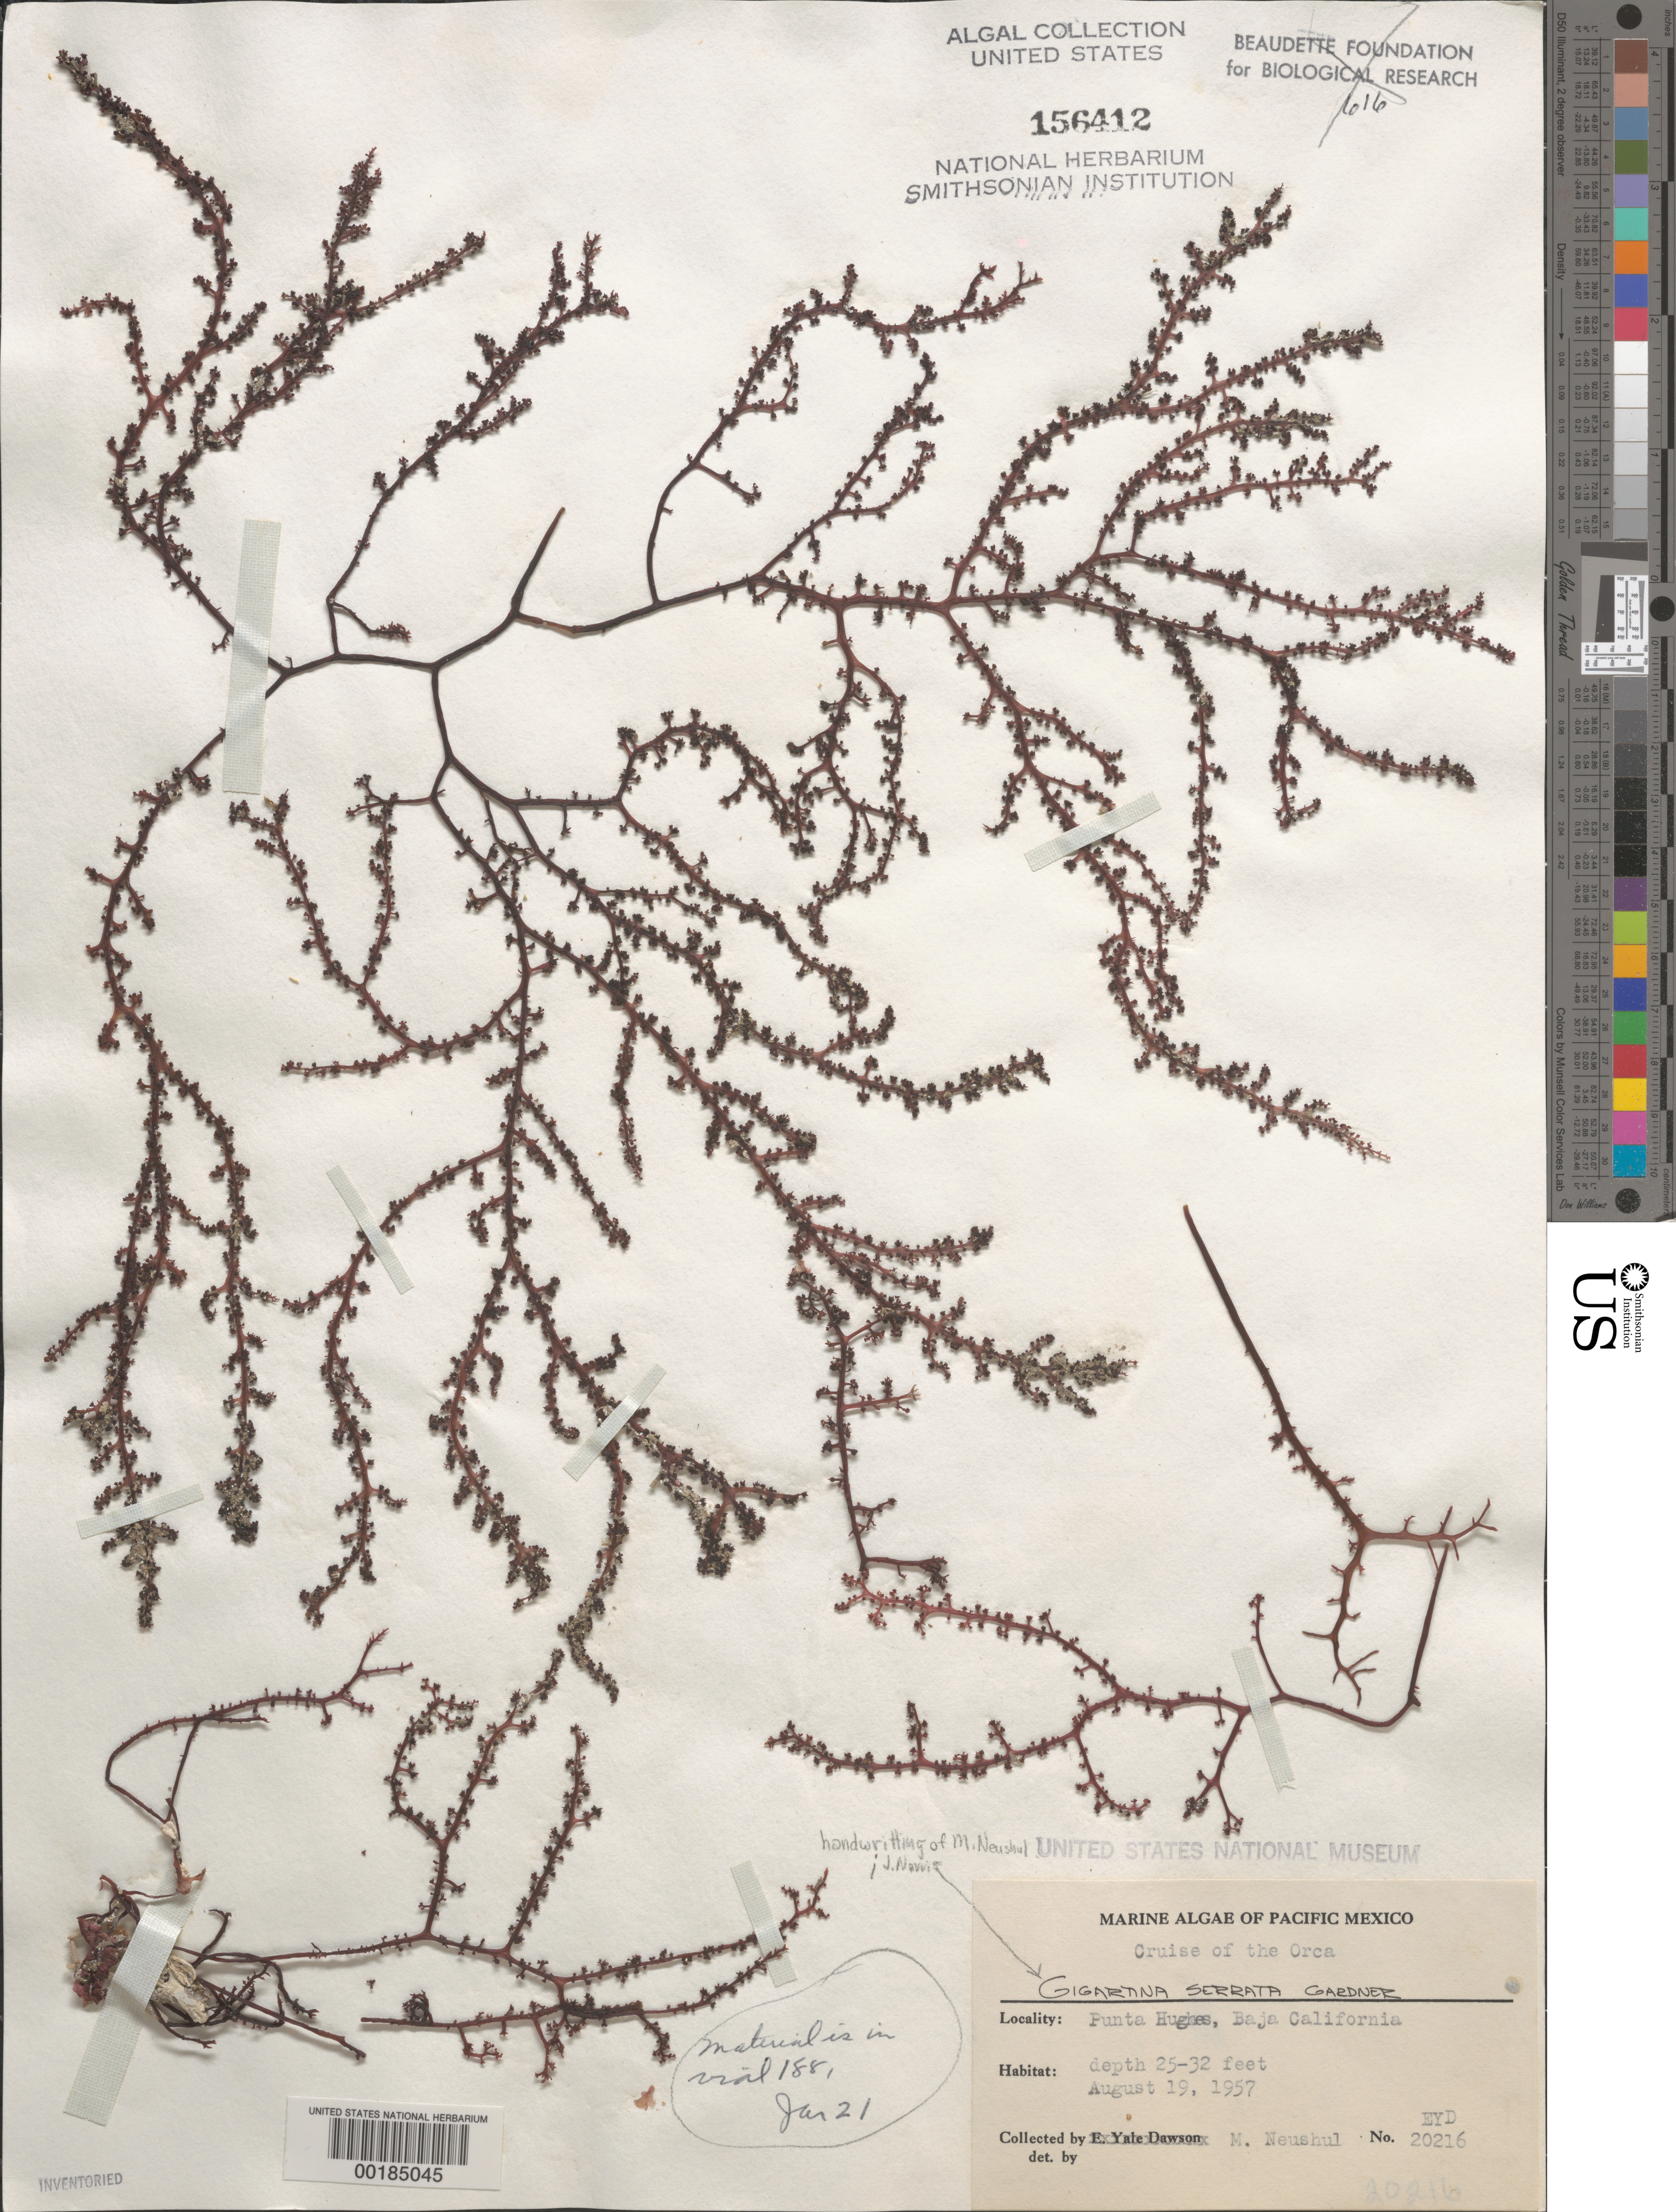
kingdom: Plantae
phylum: Rhodophyta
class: Florideophyceae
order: Gigartinales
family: Gigartinaceae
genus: Chondracanthus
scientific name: Chondracanthus serratus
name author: (N.L. Gardner) J.R. Hughey & Hommersand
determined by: Algae name updating Project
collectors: M. Neushul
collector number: EYD 20216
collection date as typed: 19 Aug 1957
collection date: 1957-08-19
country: Mexico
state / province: Baja California Sur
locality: Punta Hughes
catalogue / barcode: US 156412